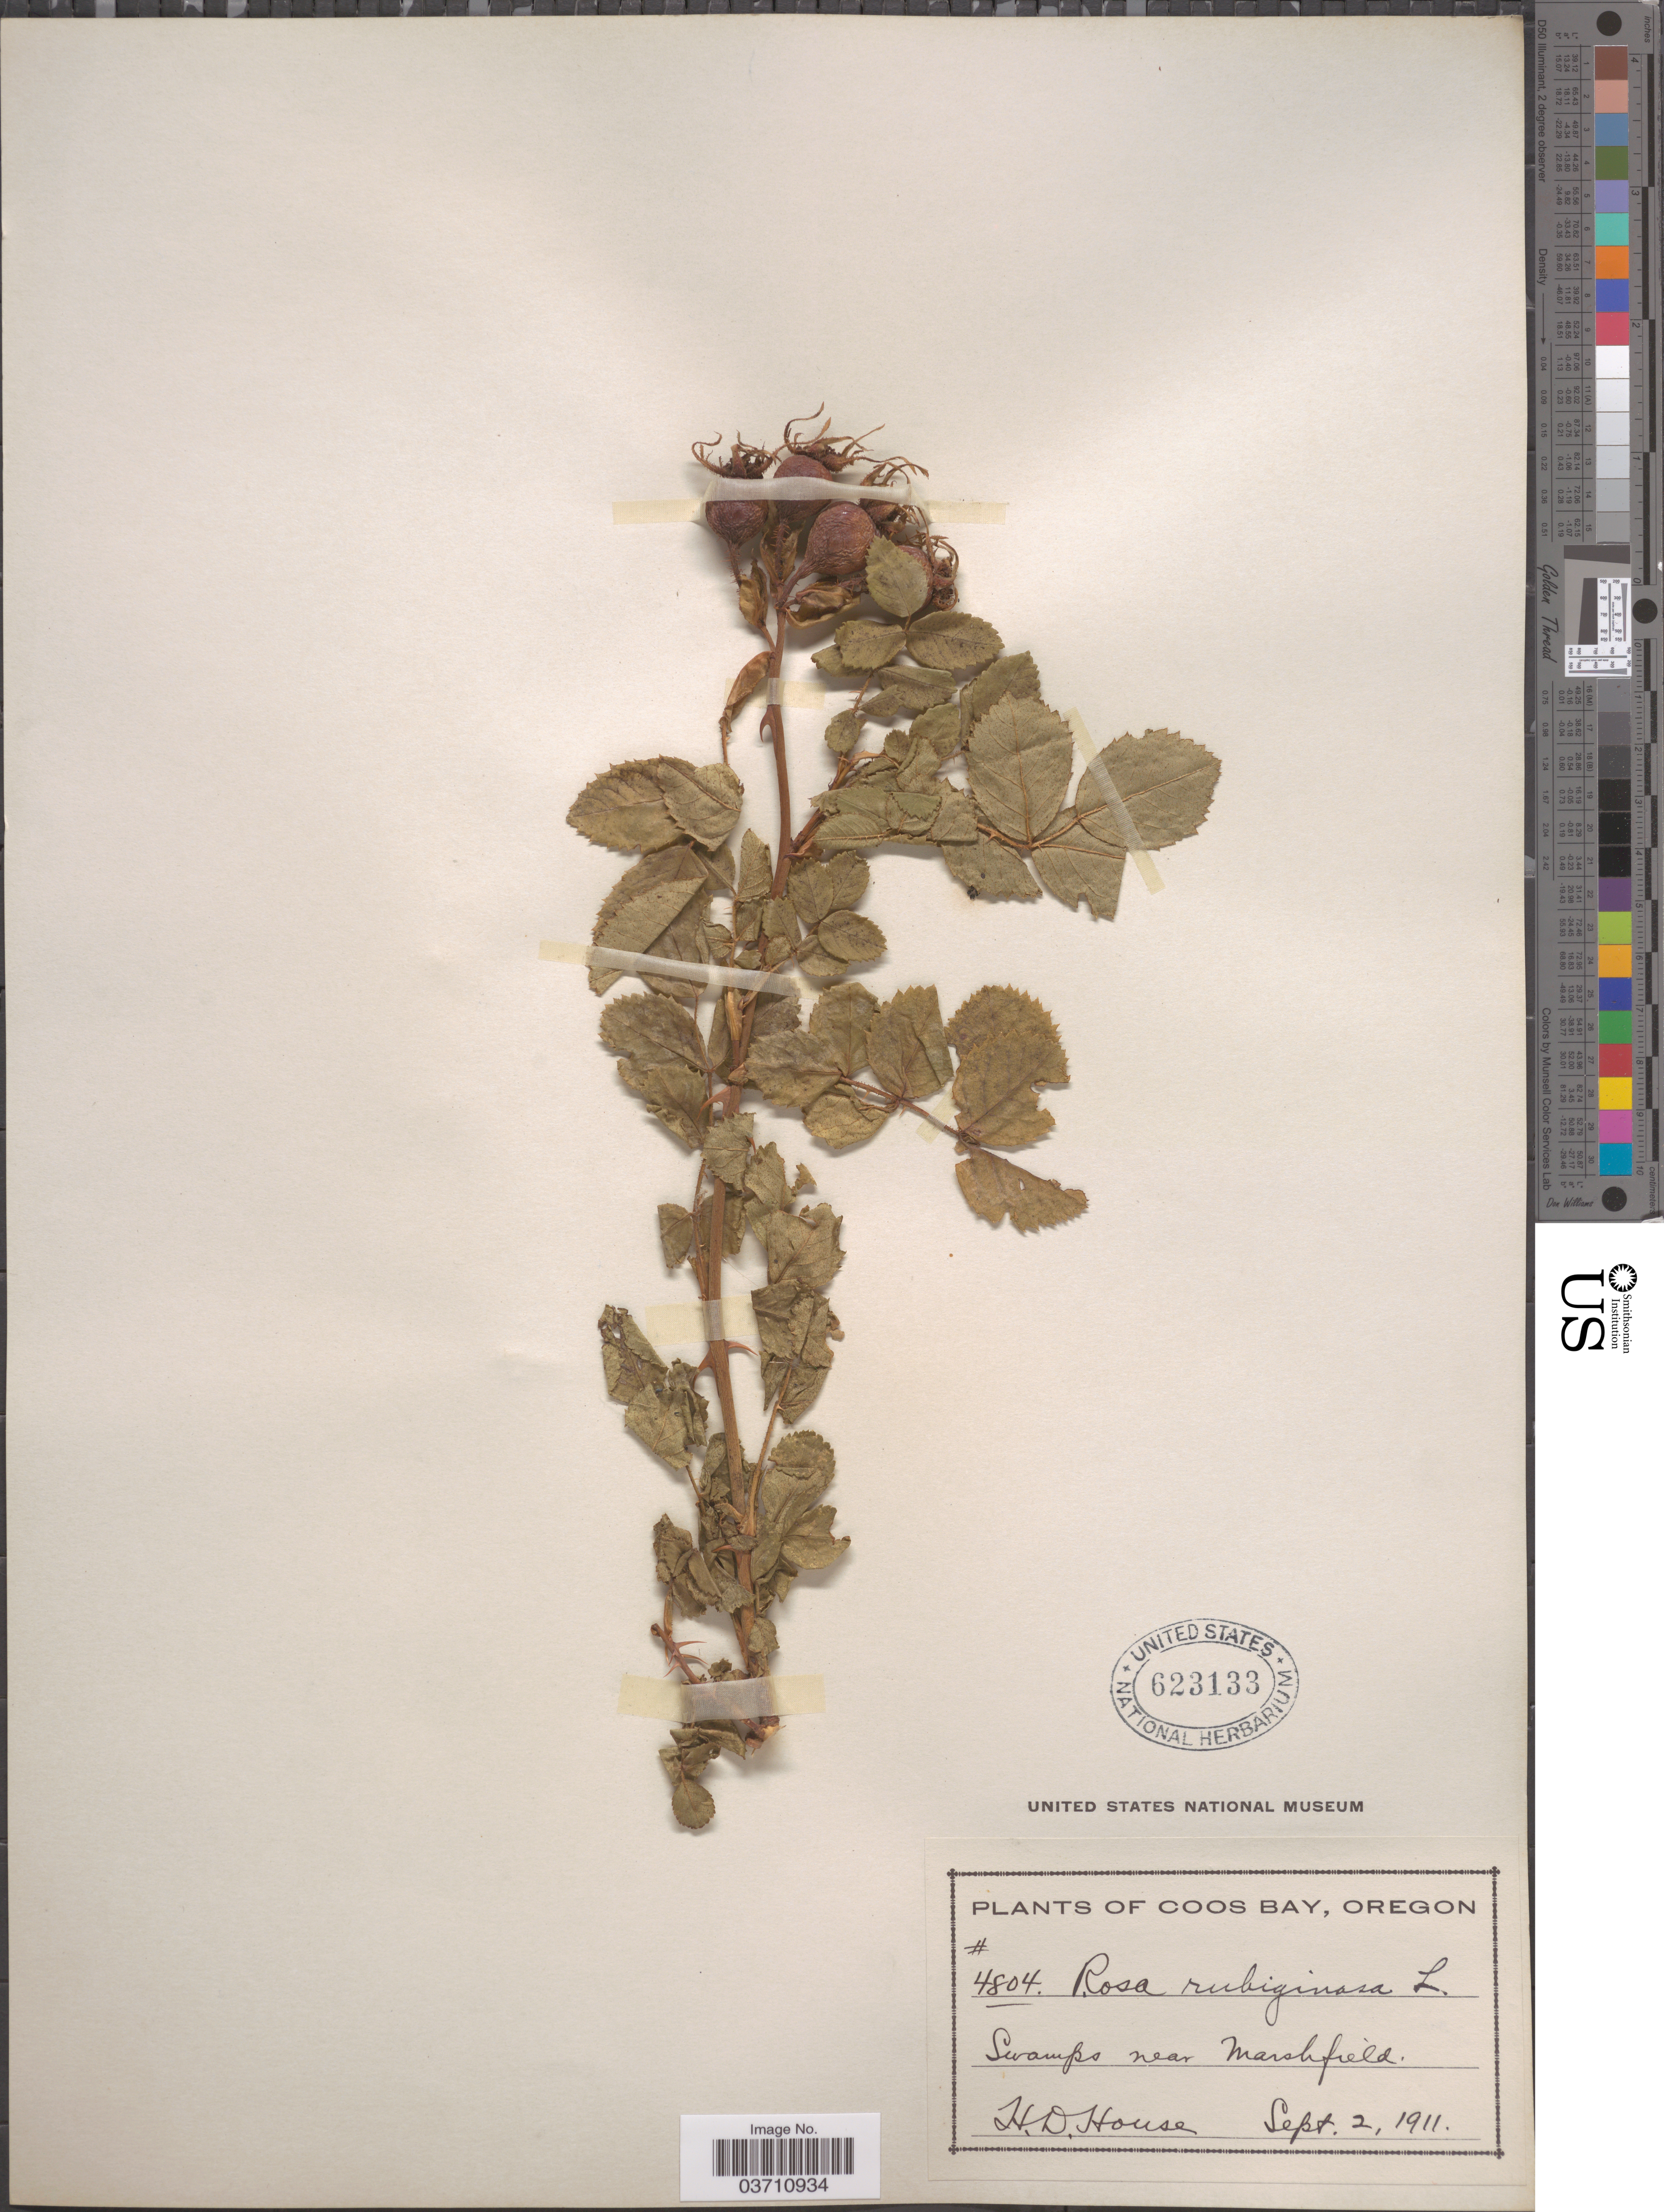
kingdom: Plantae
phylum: Tracheophyta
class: Magnoliopsida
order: Rosales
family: Rosaceae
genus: Rosa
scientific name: Rosa eglanteria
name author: L.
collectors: H. D. House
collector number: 4804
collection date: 1911-09-02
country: United States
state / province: Oregon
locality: Coos Bay. Swamps near Marshfield.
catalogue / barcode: US 623133